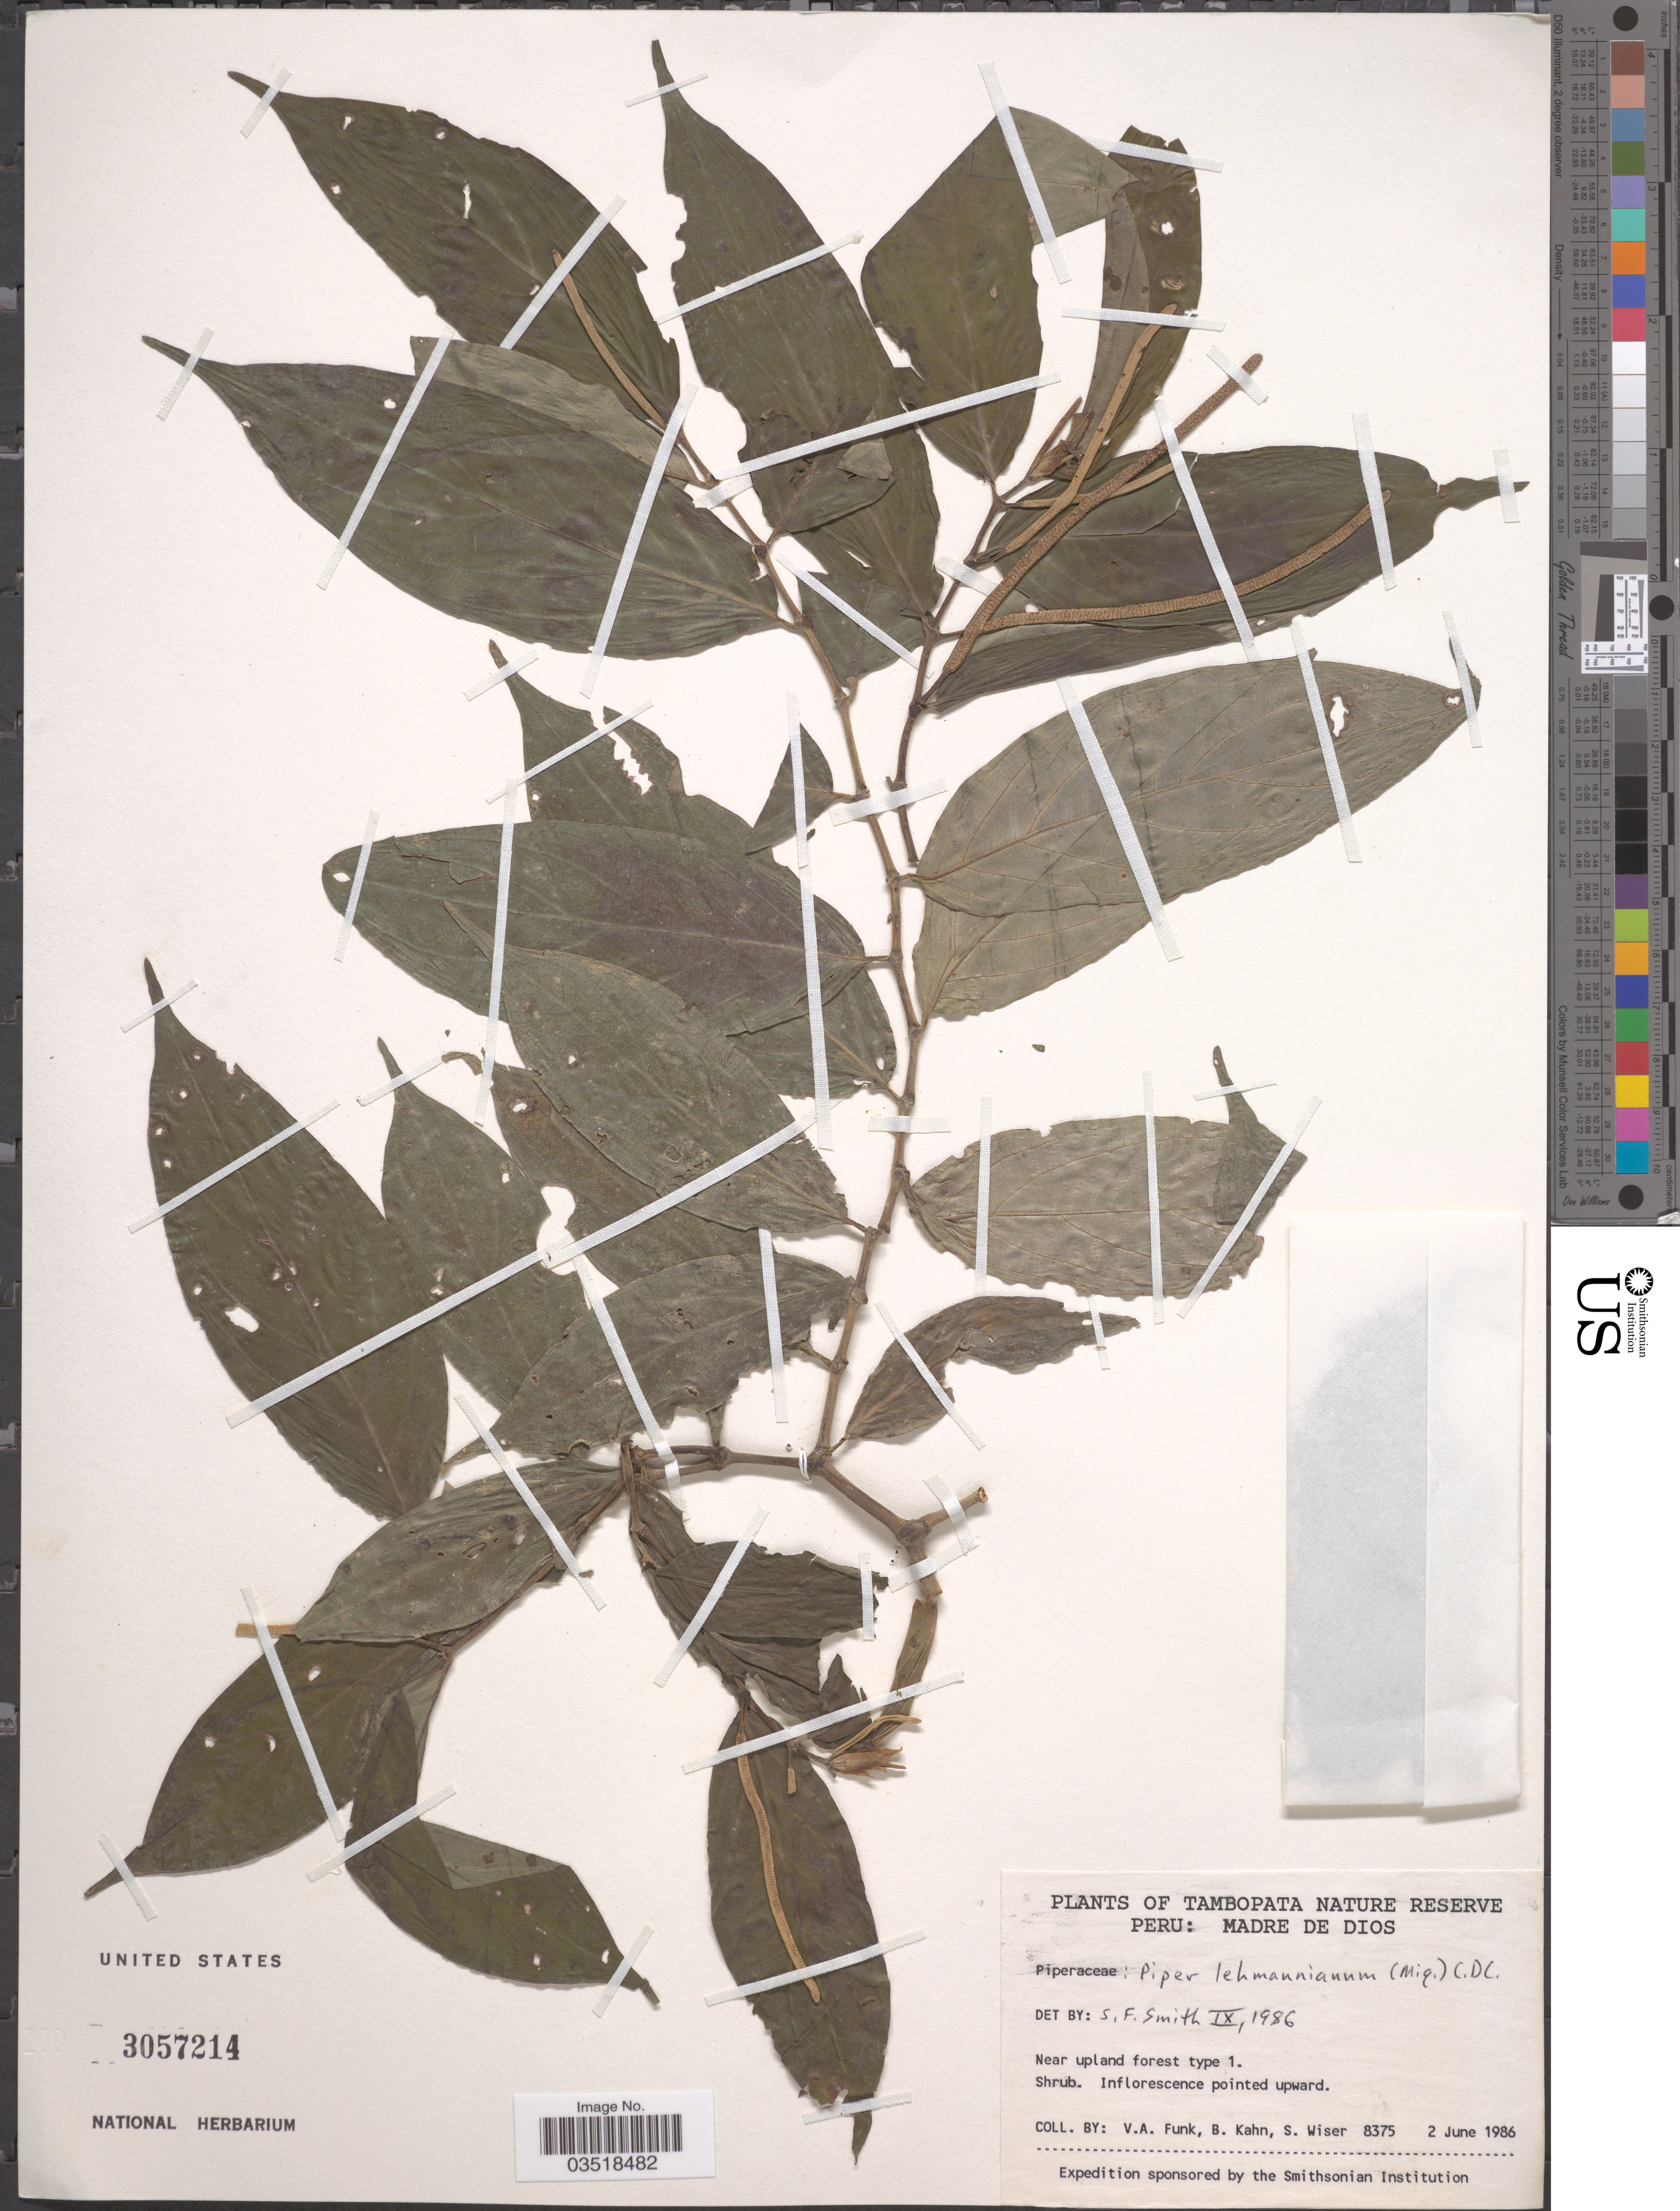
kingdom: Plantae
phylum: Tracheophyta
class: Magnoliopsida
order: Piperales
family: Piperaceae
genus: Piper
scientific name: Piper lehmannianum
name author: C. DC.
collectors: V. Funk, B. Kahn & S. Wiser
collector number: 8375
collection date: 1986-06-02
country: Peru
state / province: Madre de Dios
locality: Tambopata Nature Reserve. Near upland forest type 1.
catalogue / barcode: US 3057214